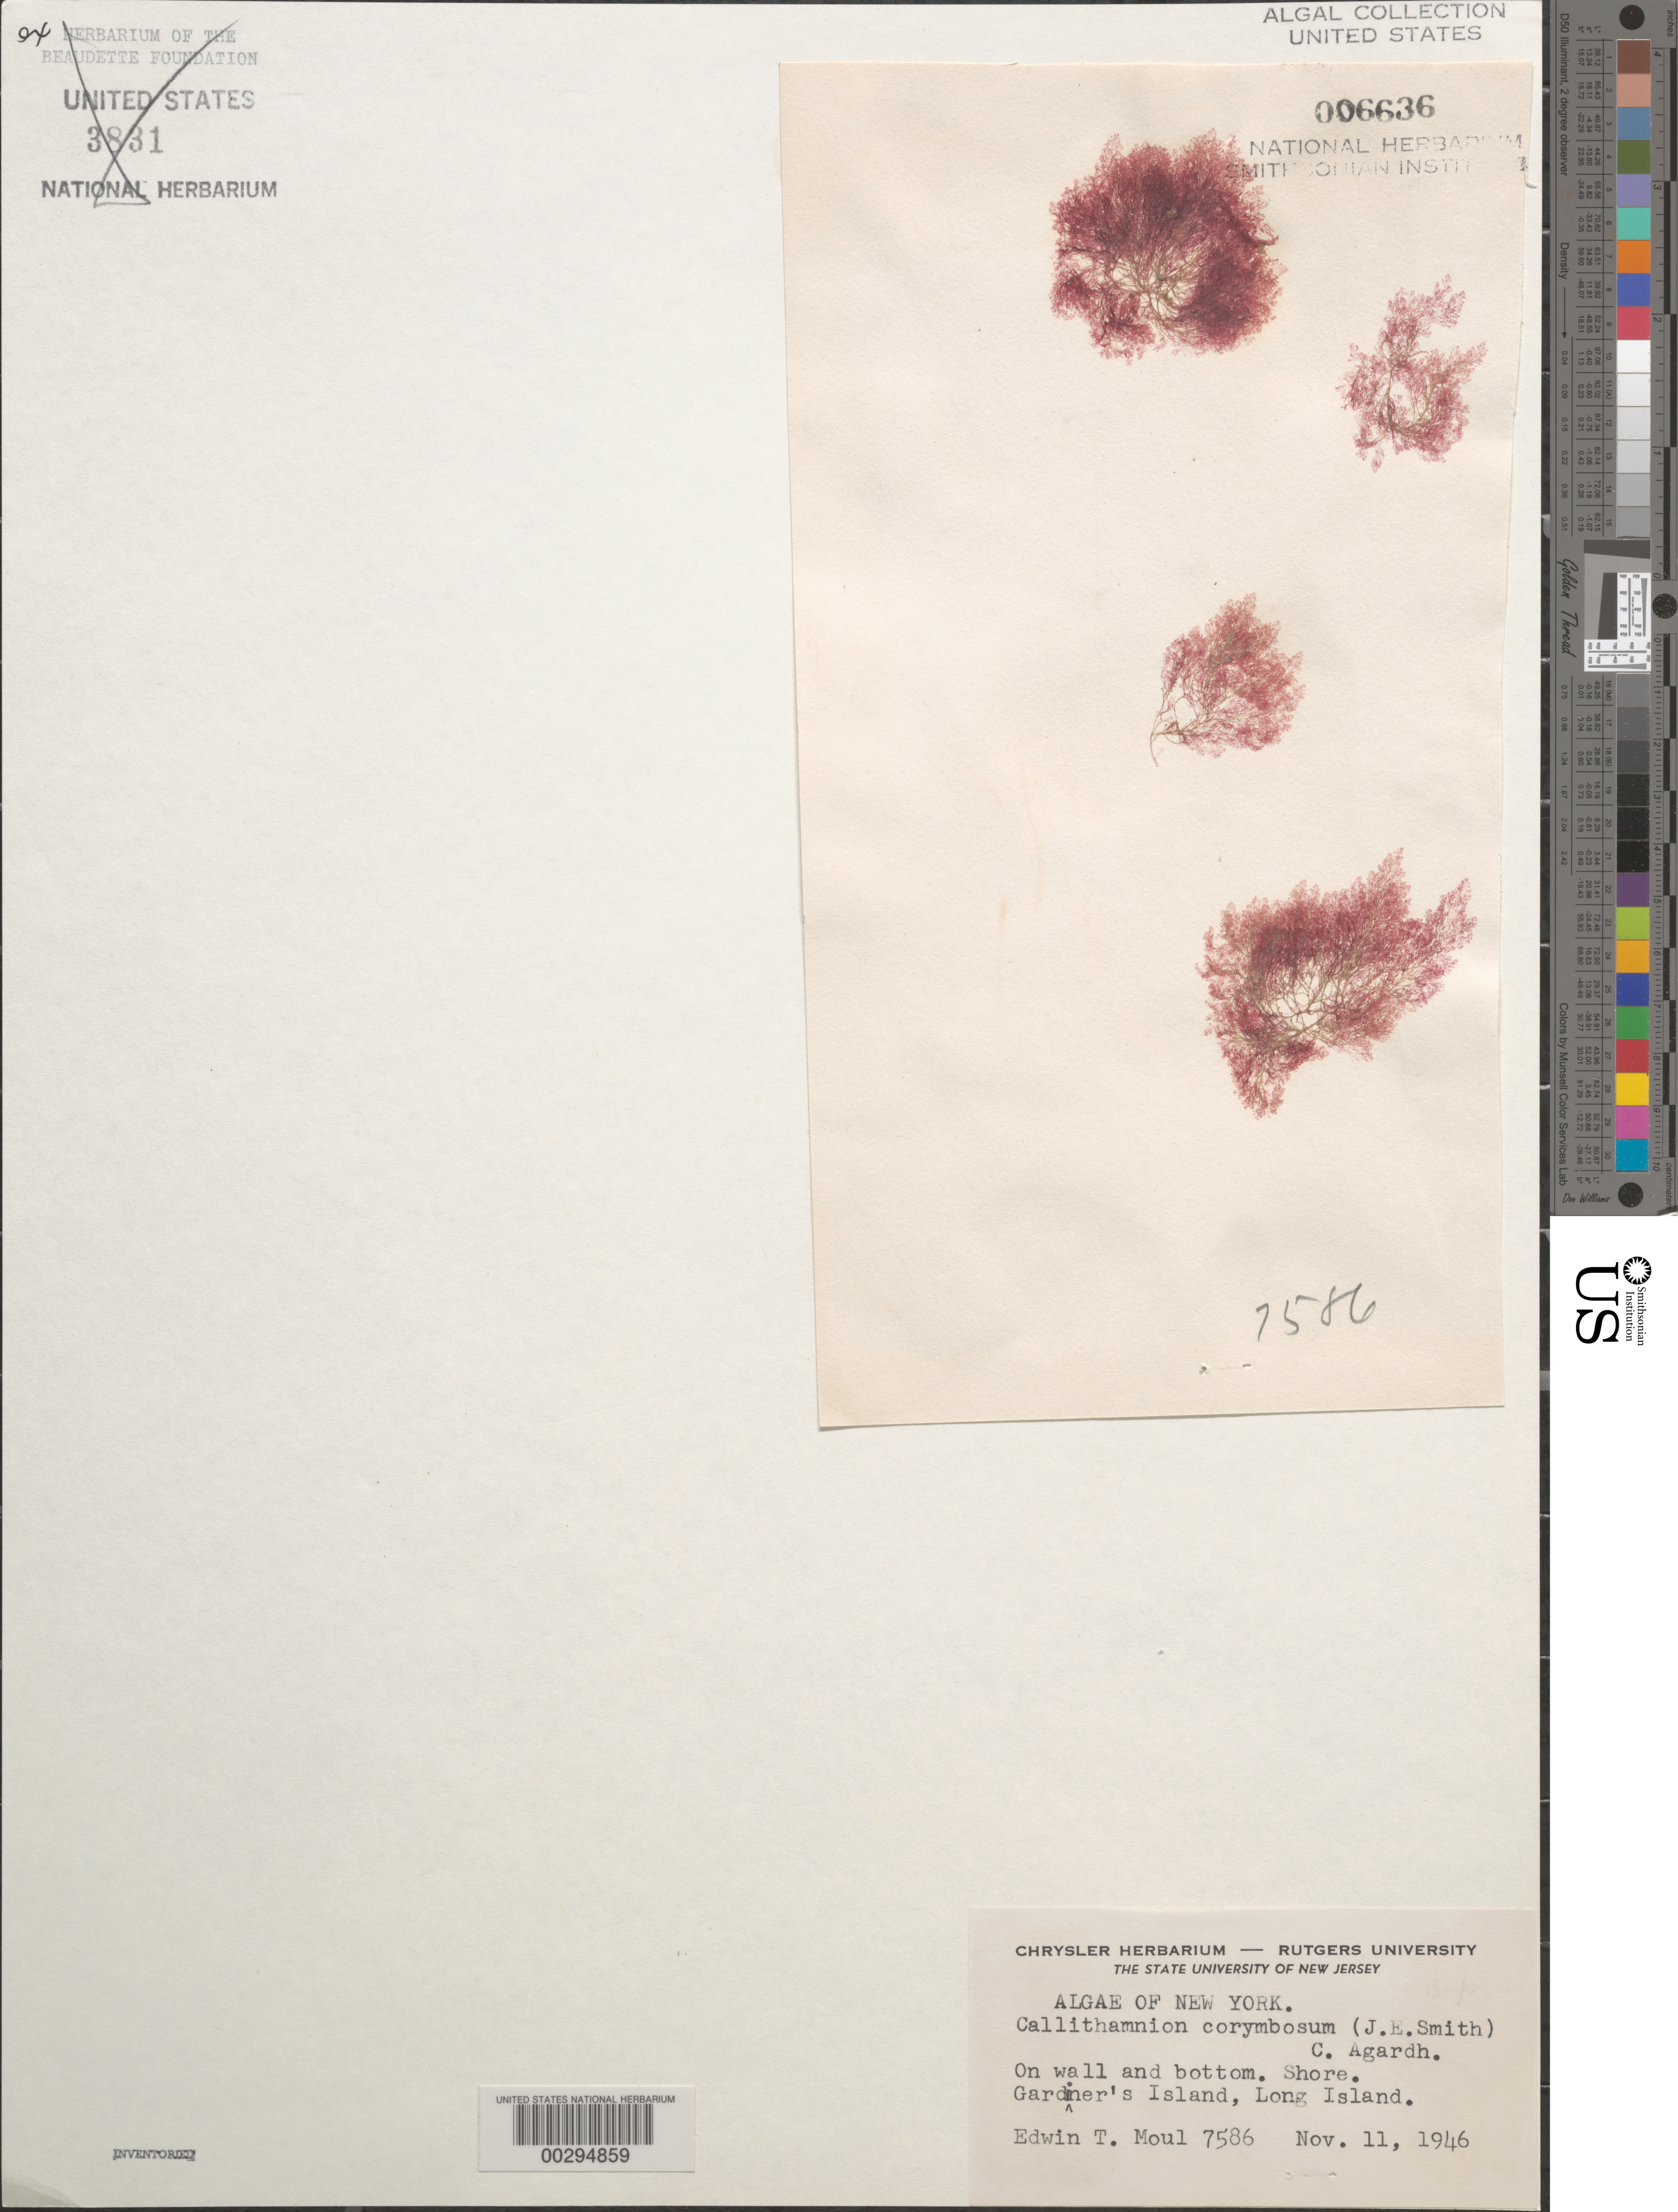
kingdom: Plantae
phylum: Rhodophyta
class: Florideophyceae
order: Ceramiales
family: Callithamniaceae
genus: Callithamnion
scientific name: Callithamnion corymbosum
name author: (Sm.) Lyngb.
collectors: E. T. Moul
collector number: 7586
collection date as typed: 11 Nov 1946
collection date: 1946-11-11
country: United States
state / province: New York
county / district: Suffolk County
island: Gardiners Island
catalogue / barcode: US 6636